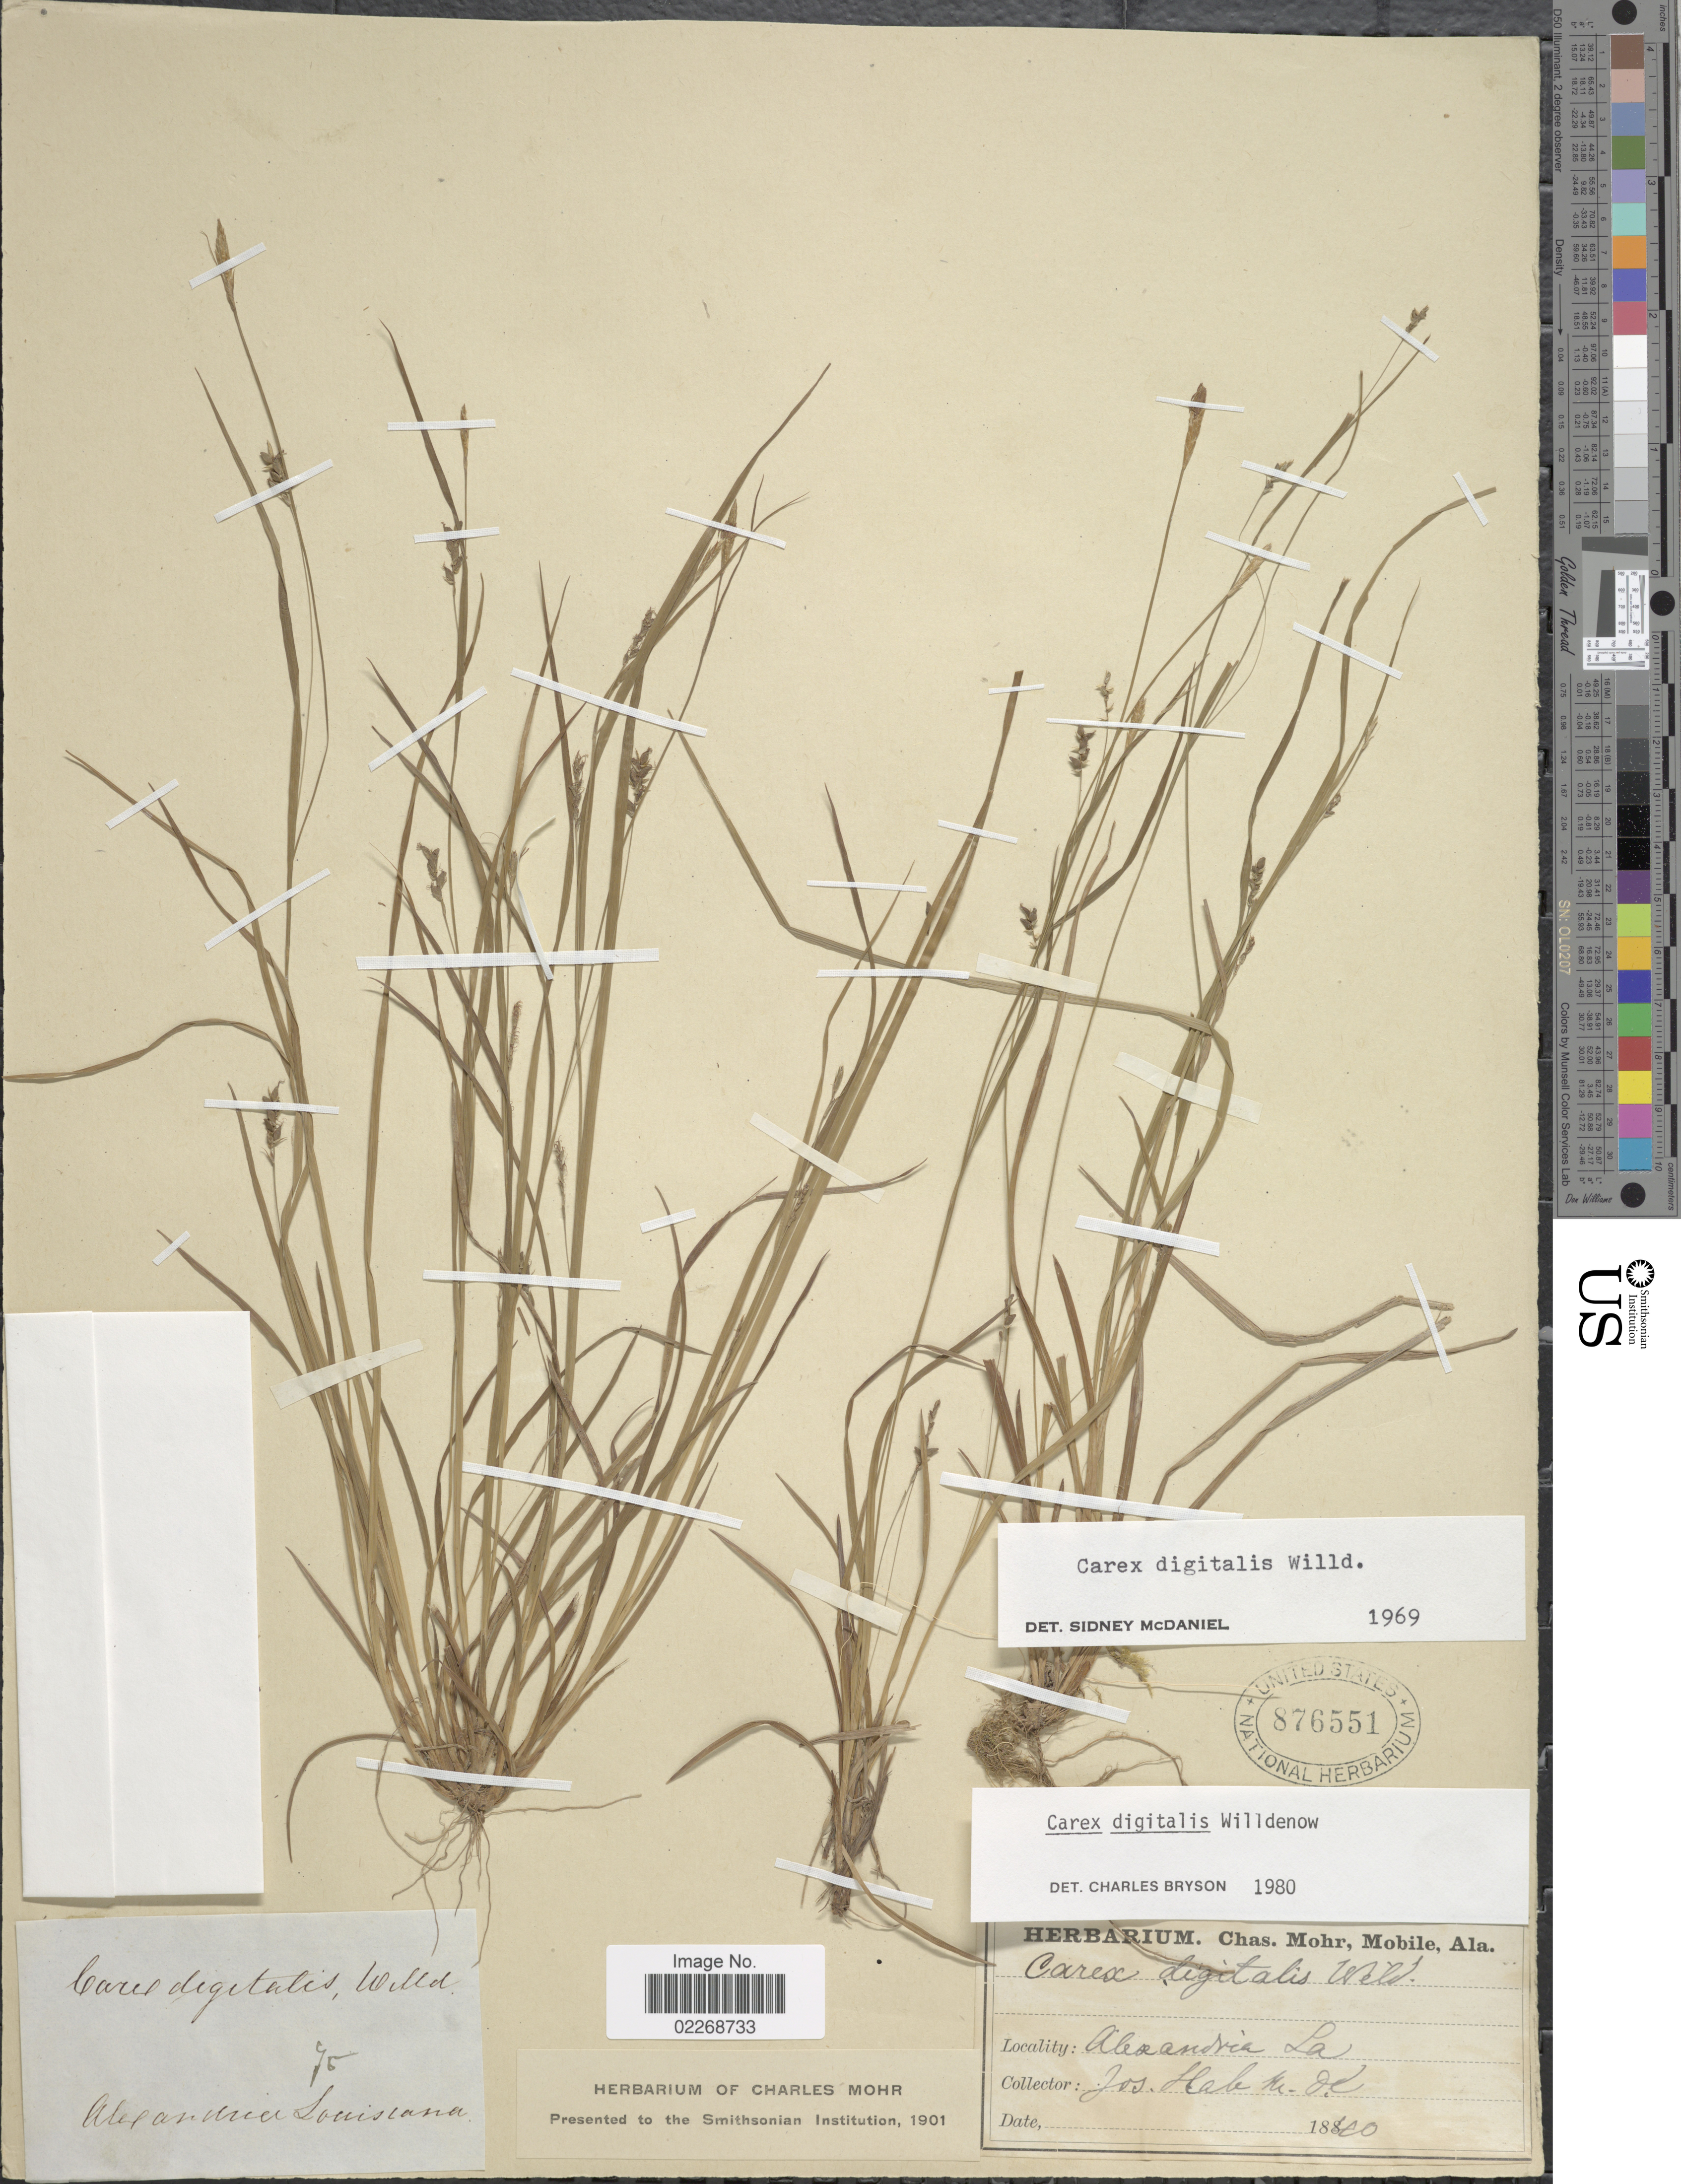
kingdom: Plantae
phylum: Tracheophyta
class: Liliopsida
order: Poales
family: Cyperaceae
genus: Carex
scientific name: Carex digitalis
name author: Willd.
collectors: J. Hale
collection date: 1840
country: United States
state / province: Louisiana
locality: Alexandria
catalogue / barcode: US 876551